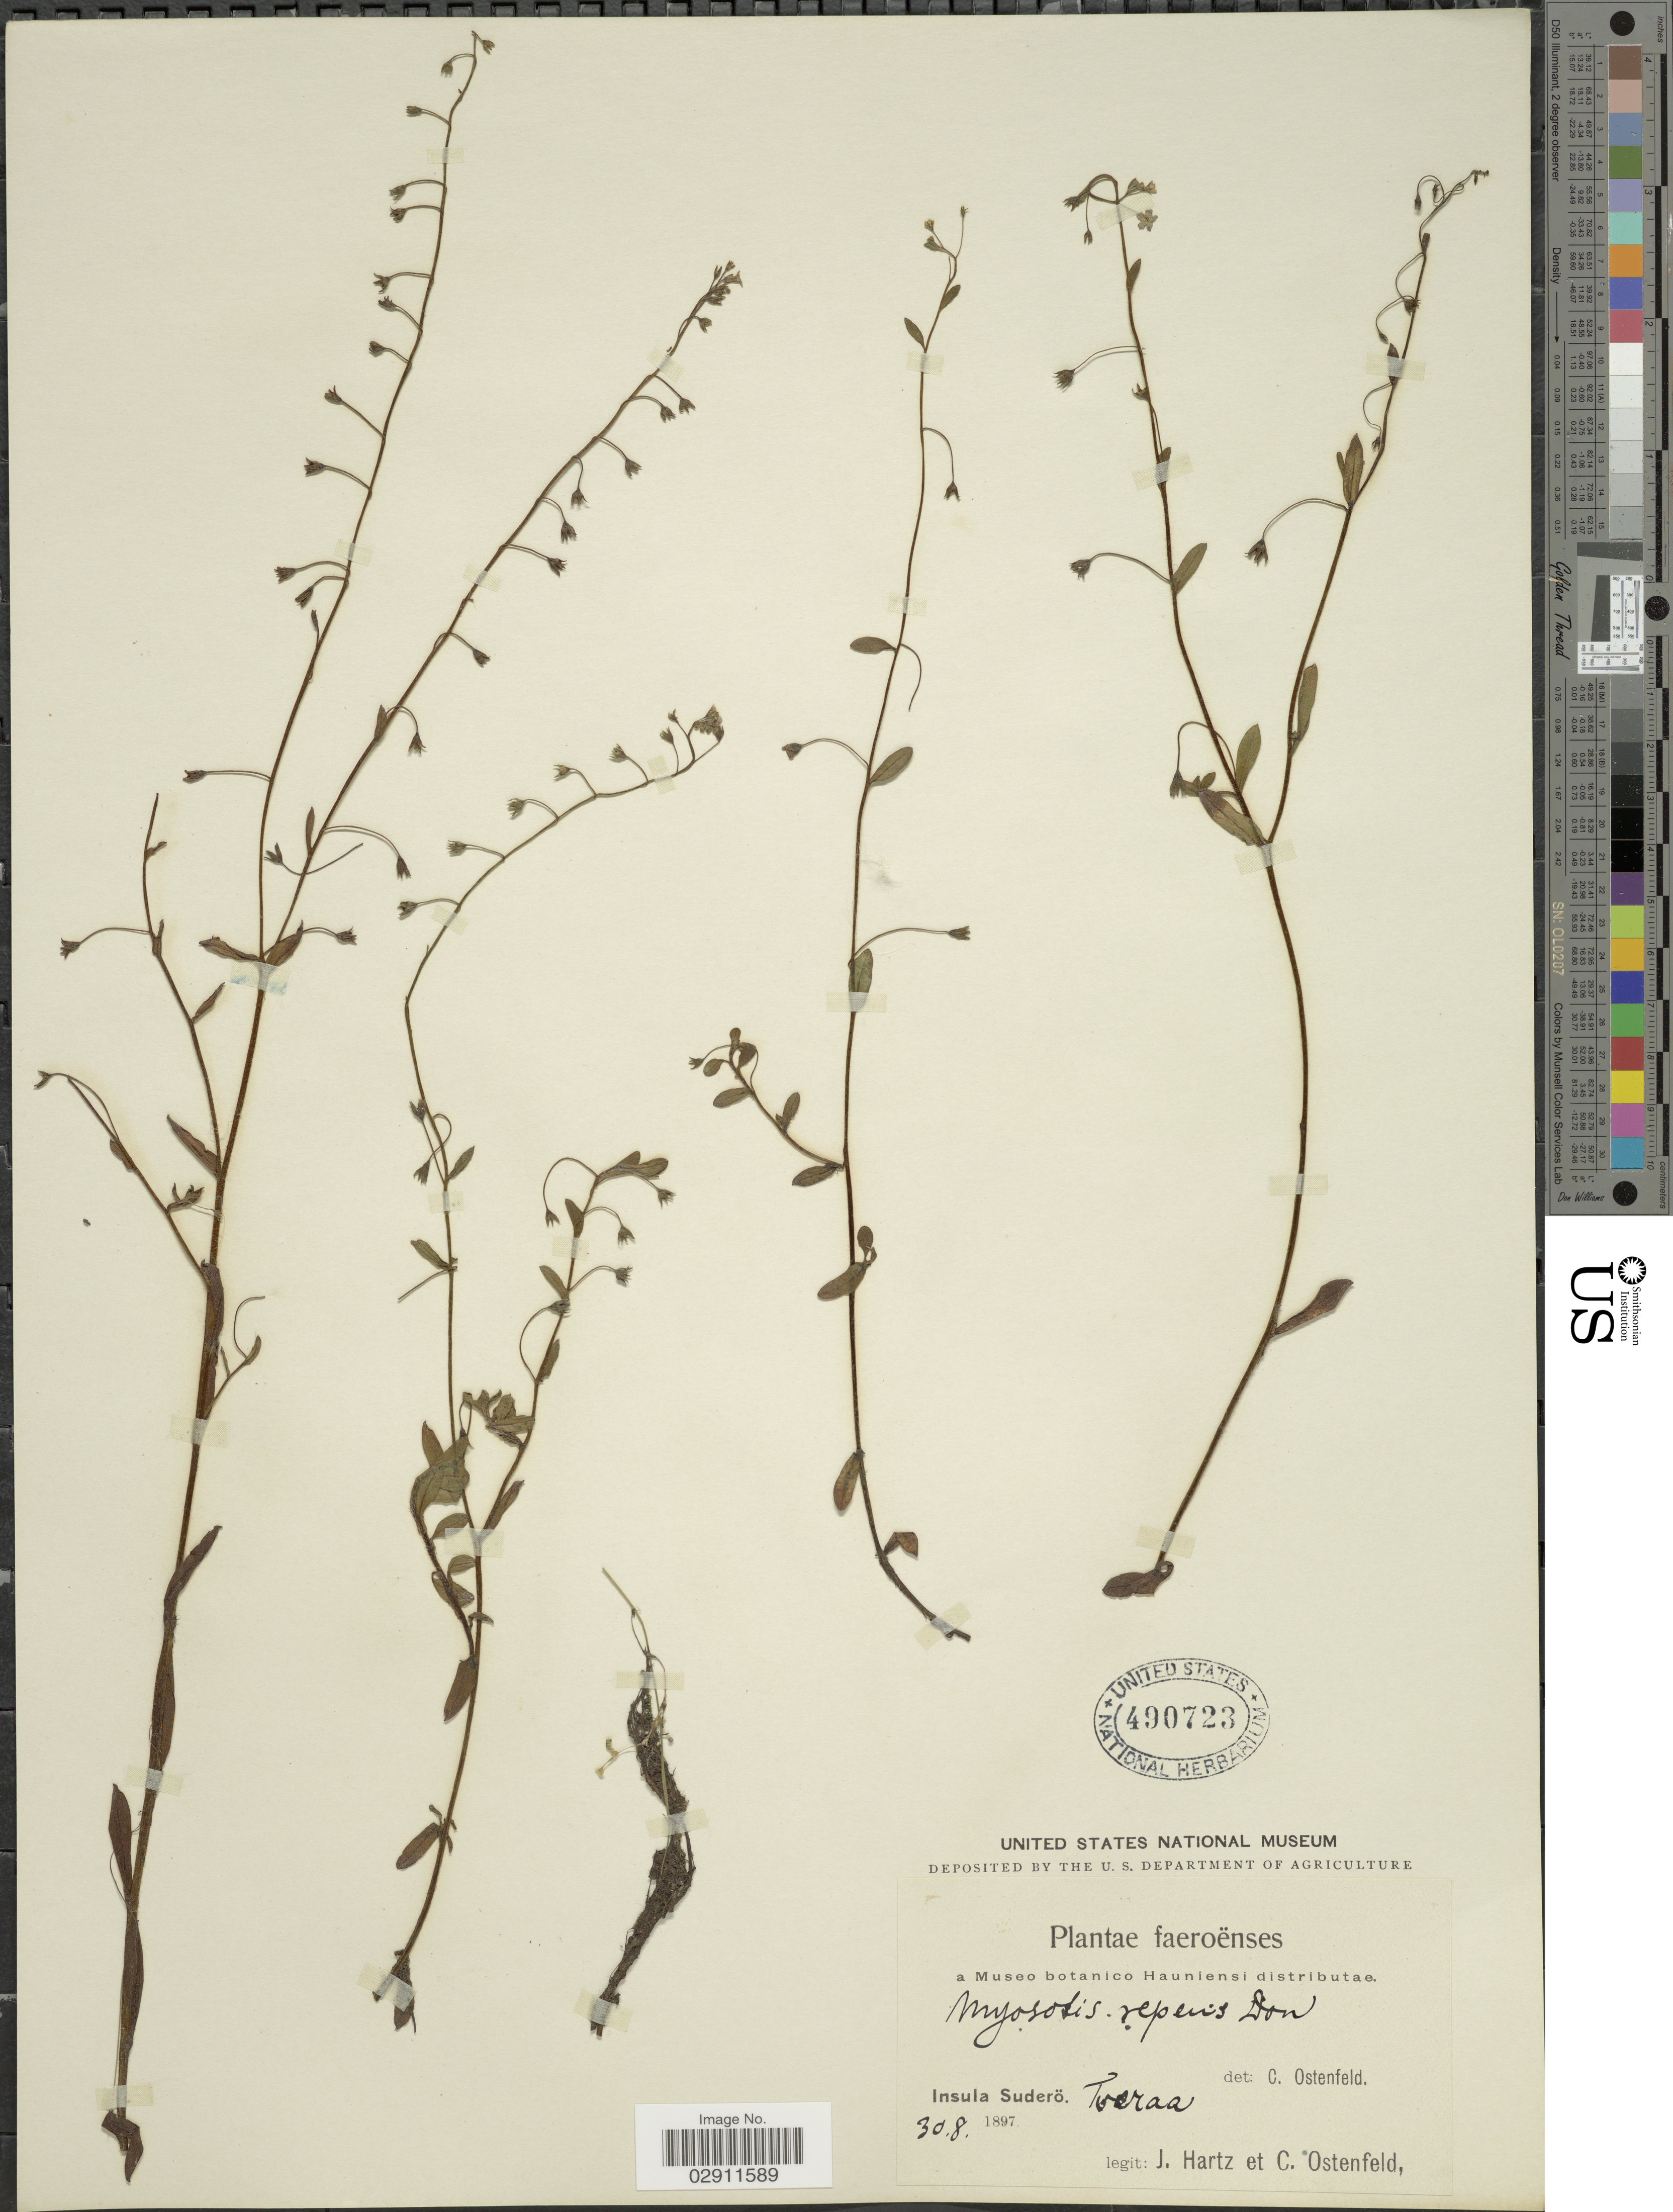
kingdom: Plantae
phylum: Tracheophyta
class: Magnoliopsida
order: Boraginales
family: Boraginaceae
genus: Myosotis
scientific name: Myosotis repens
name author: G. Don ex Hook.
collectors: J. Hartz & C. Ostenfeld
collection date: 1897-08-30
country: Faroe Islands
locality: Faeroënses, Insula Suderö. Toeraa [interpreted].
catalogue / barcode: US 490723